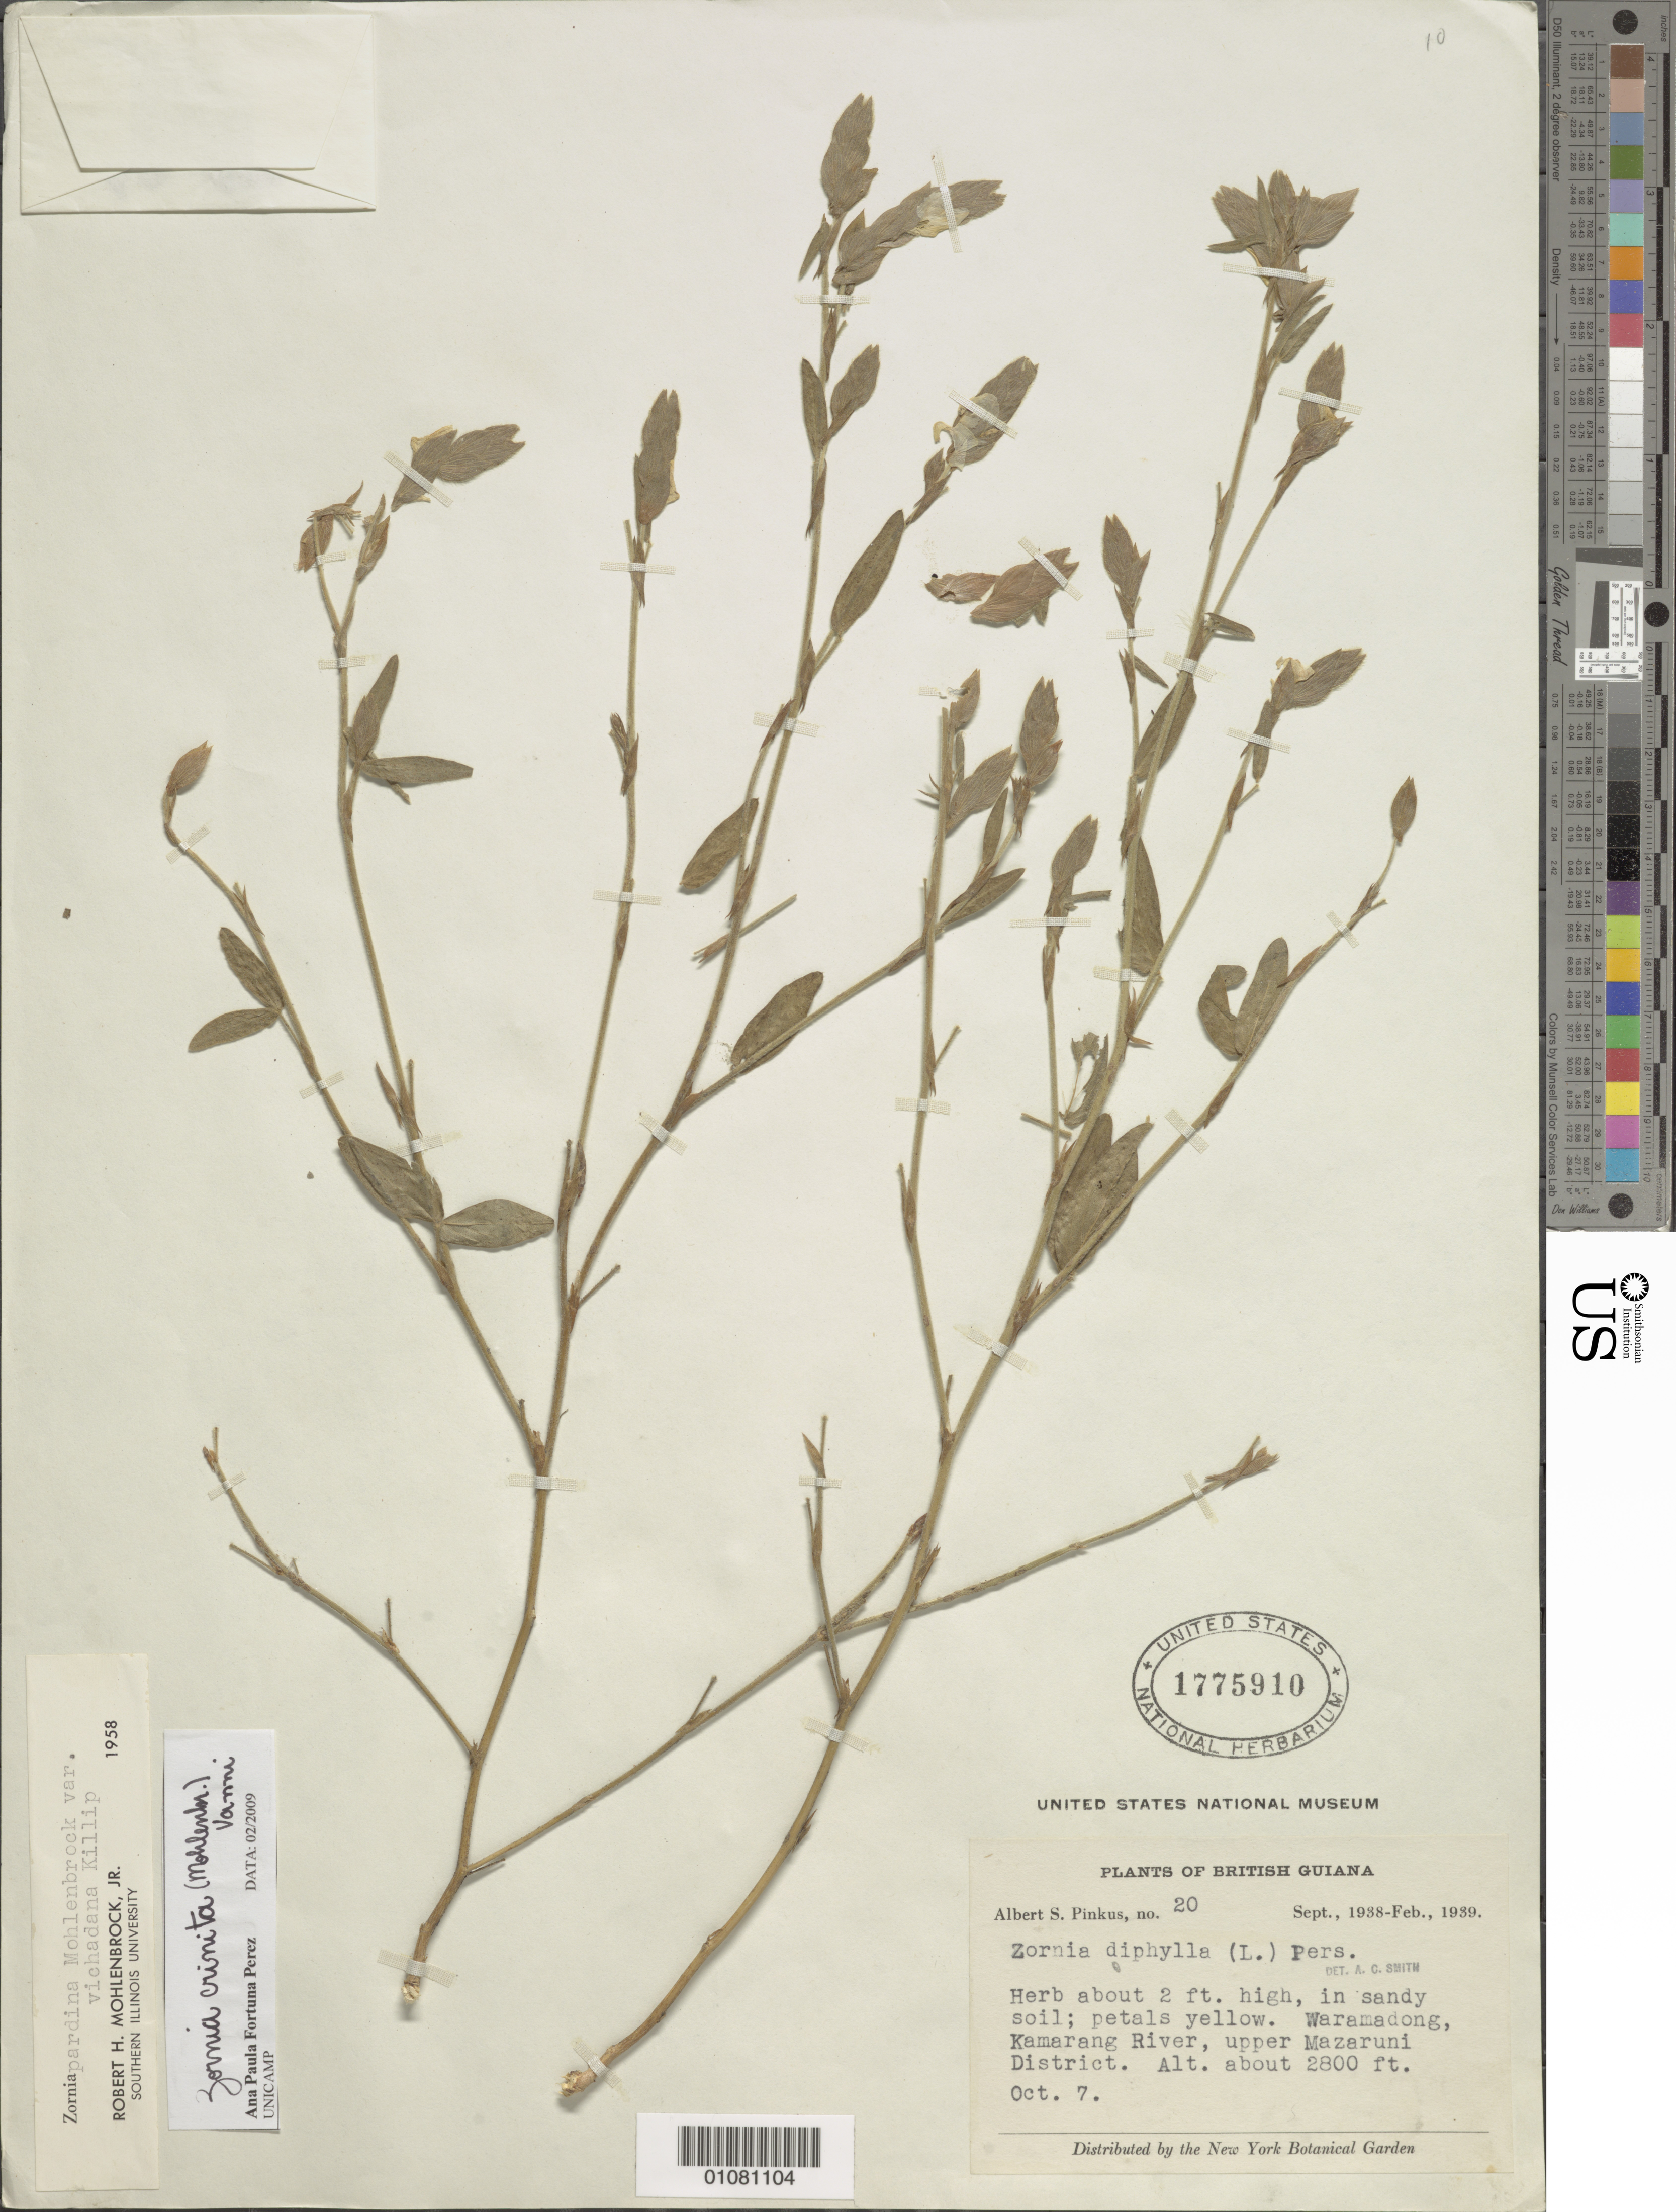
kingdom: Plantae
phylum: Tracheophyta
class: Magnoliopsida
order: Fabales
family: Fabaceae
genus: Zornia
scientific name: Zornia crinata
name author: (Mohlenbr.) Vanni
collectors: A. Pinkus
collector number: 20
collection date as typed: Sept. 1938-Feb. 1939; 7-Oct-38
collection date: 1938-10-07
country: Guyana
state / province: Cuyuni-Mazaruni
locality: Waramadong, Kamarang River, upper Mazaruni District.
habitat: Sandy soil.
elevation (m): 853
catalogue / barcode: US 1775910